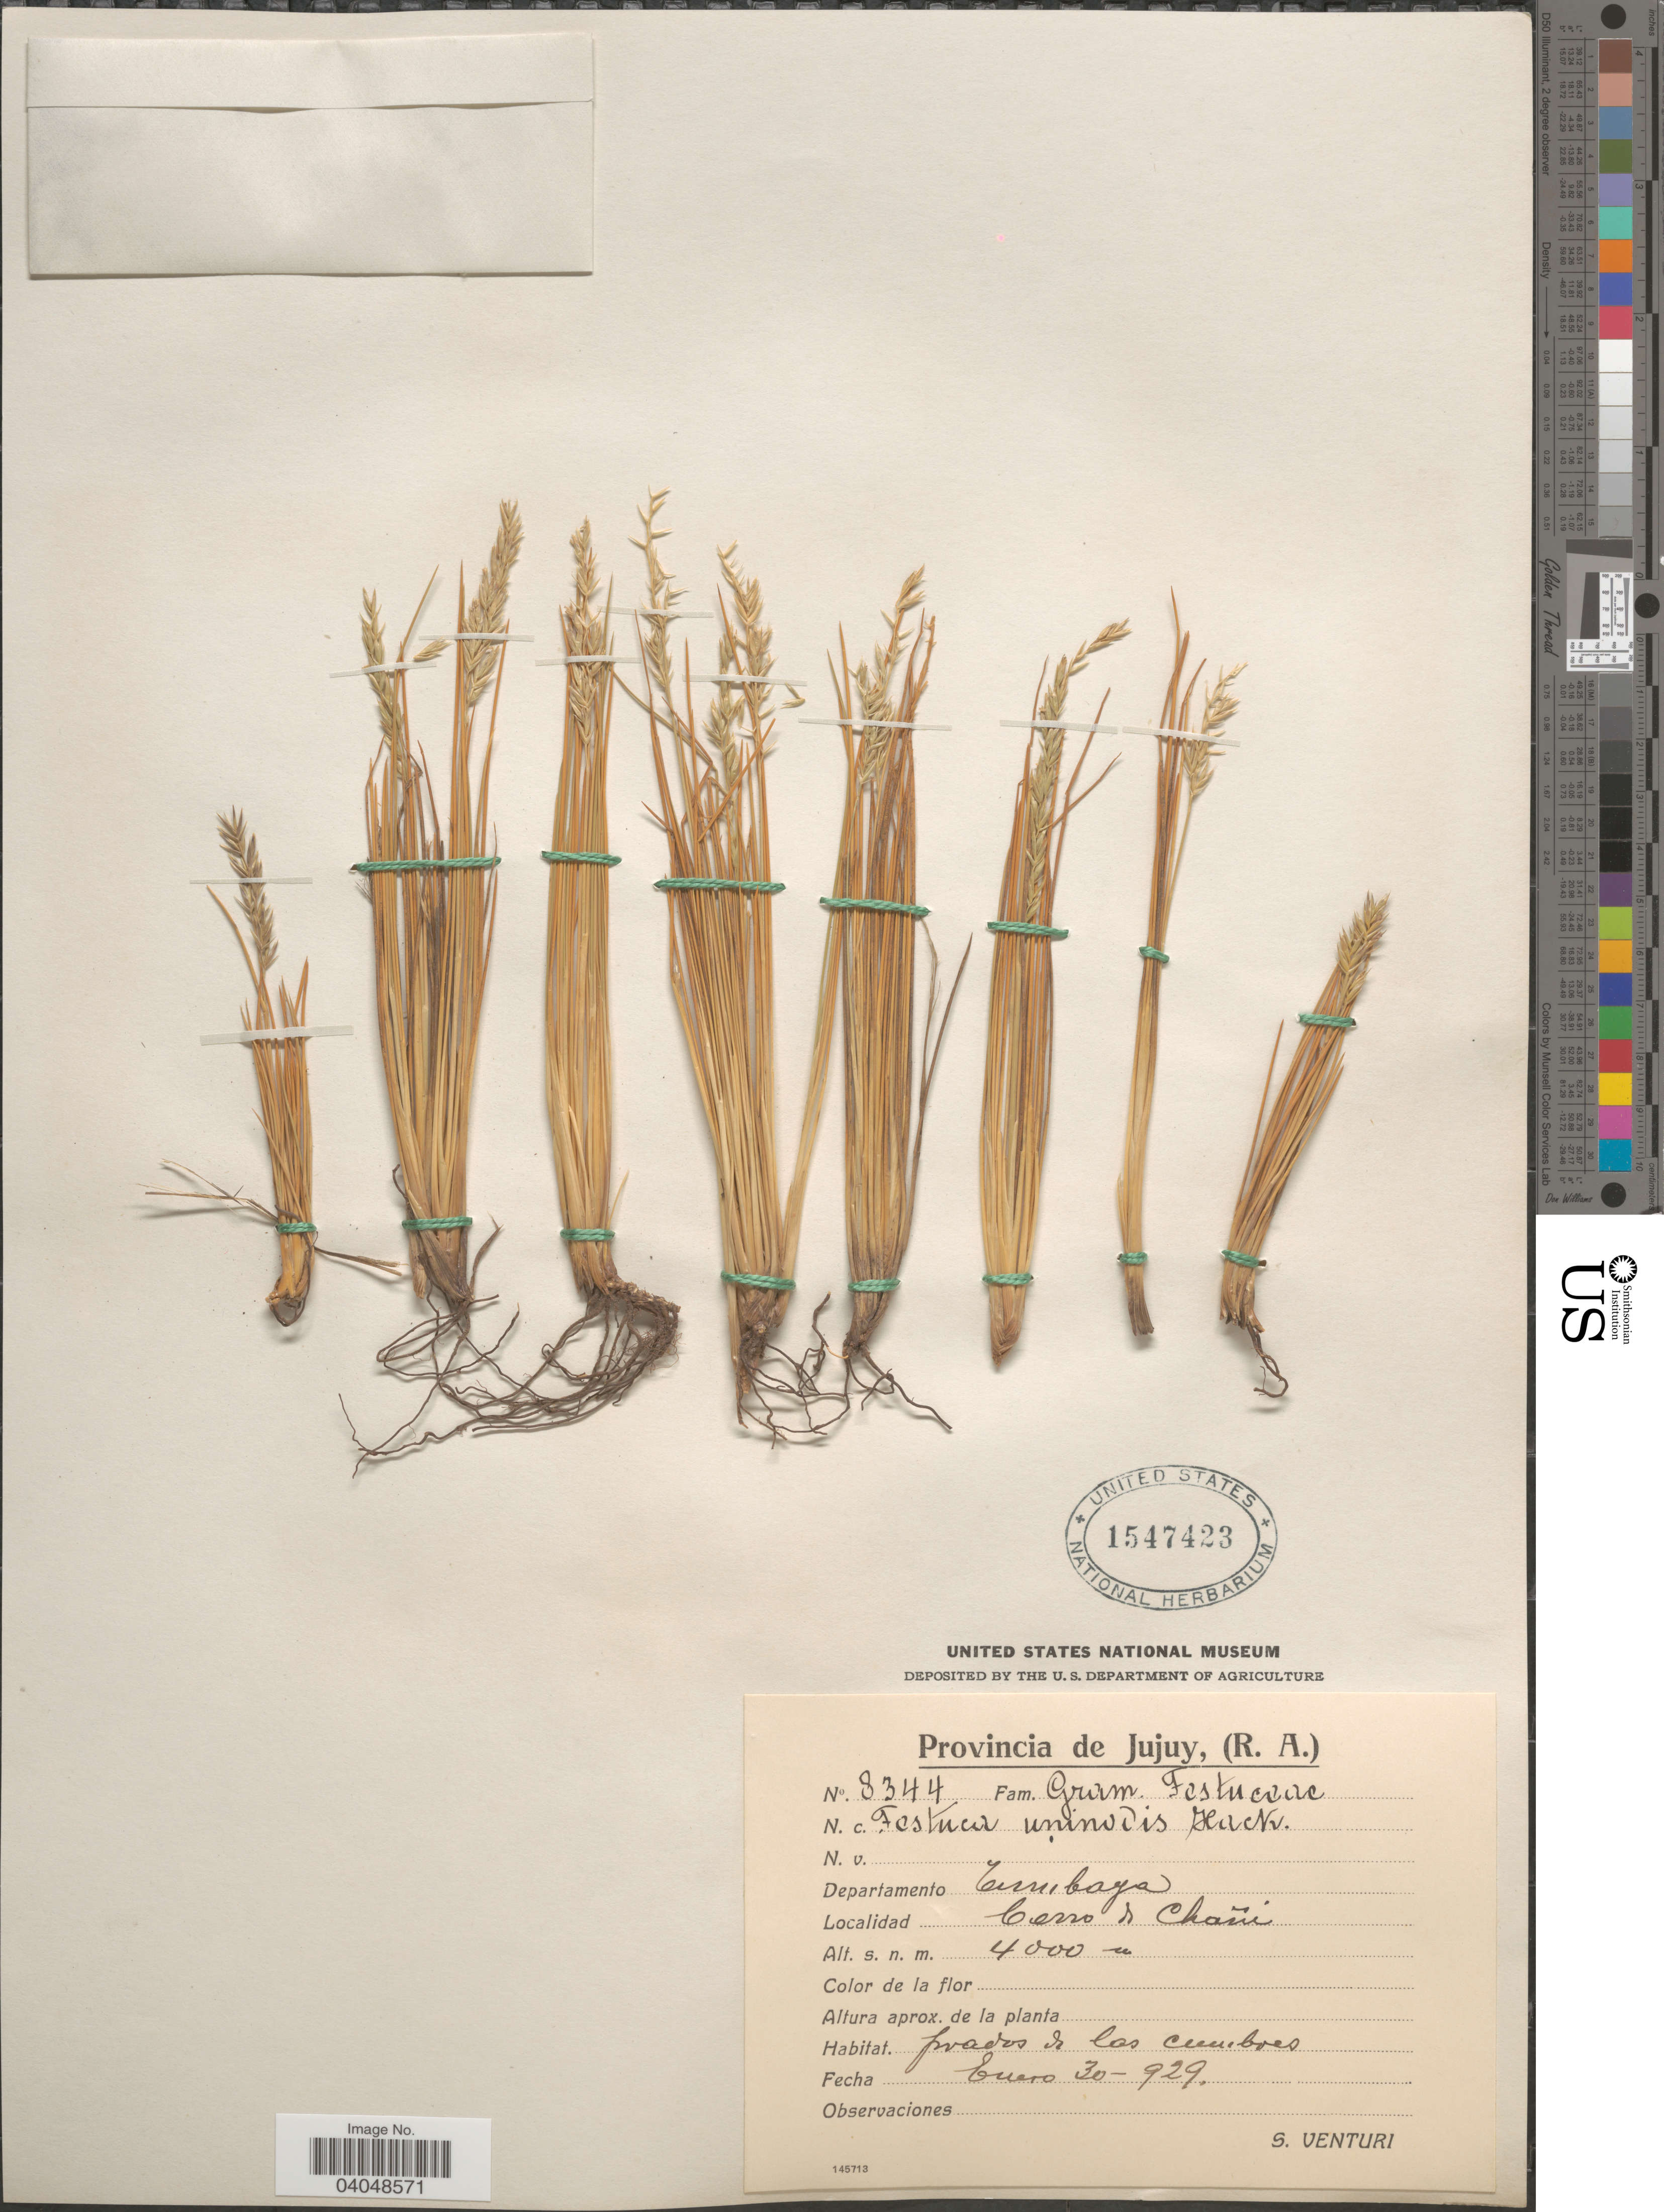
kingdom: Plantae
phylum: Tracheophyta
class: Liliopsida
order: Poales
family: Poaceae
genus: Festuca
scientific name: Festuca uninodis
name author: Hack.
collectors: S. Venturi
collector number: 8344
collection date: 1929-01-30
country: Argentina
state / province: Jujuy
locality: Departamento Tumbaya. Cerro de Chañi.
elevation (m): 4000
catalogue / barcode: US 1547423